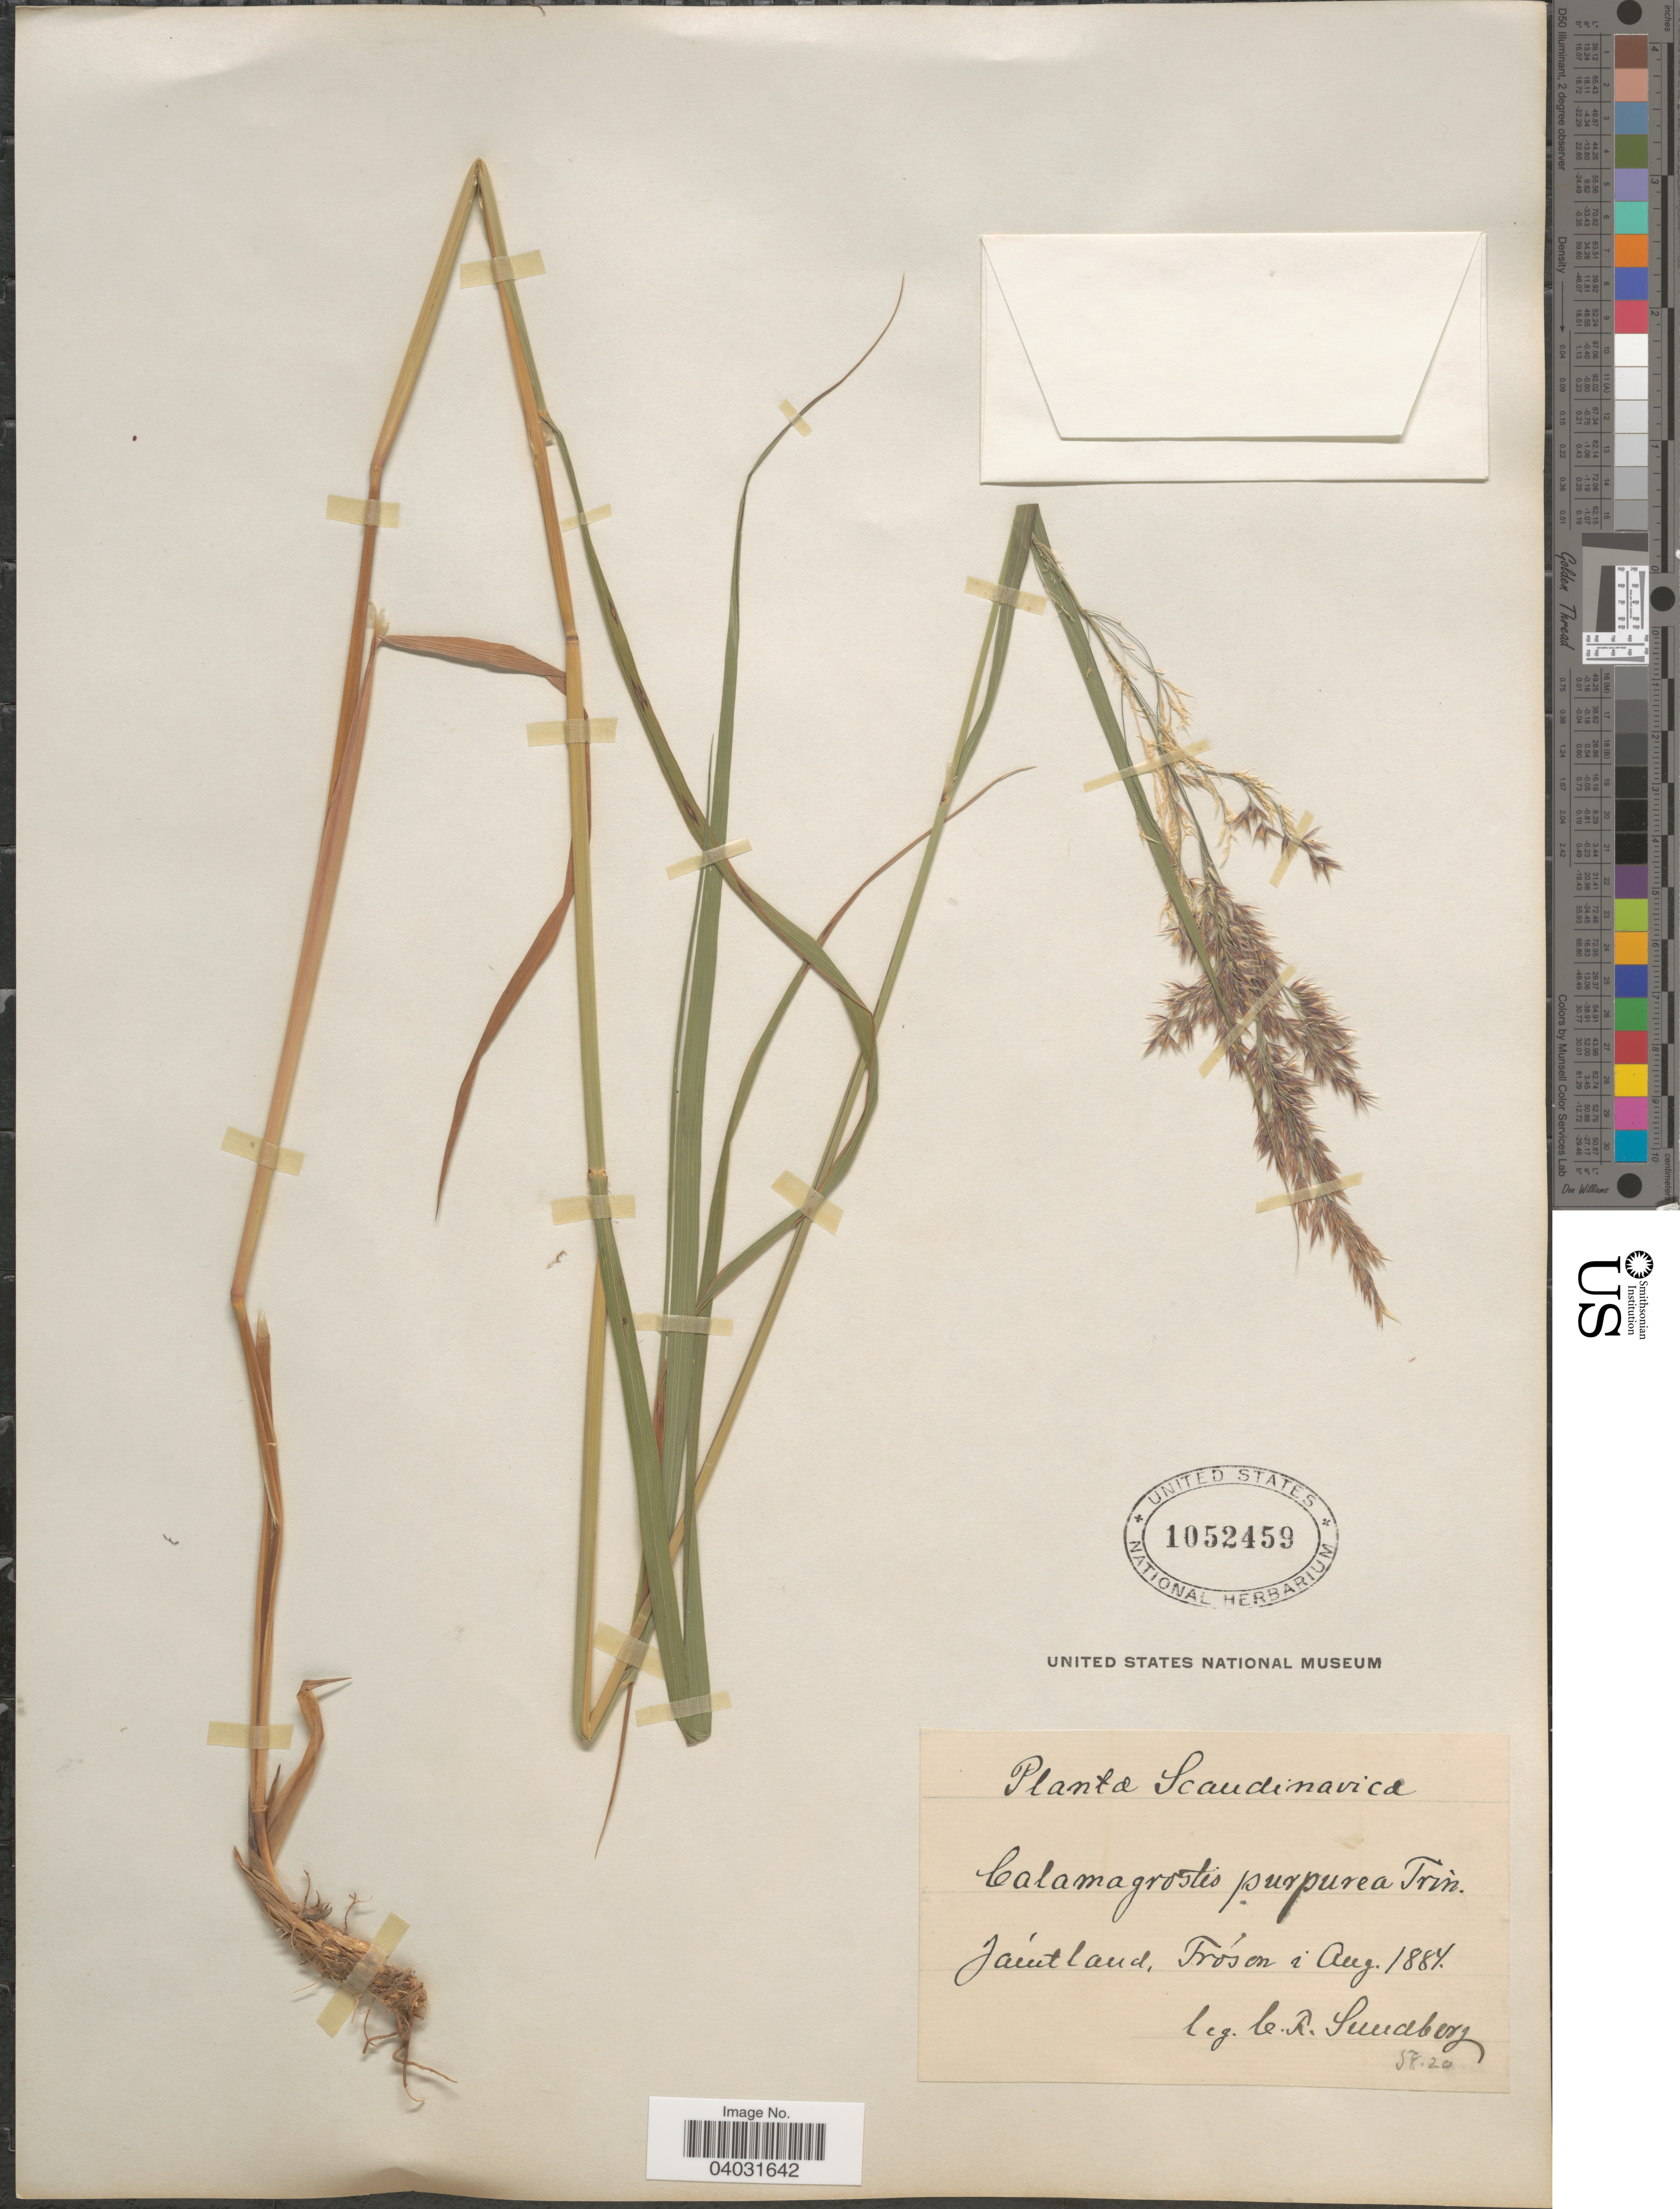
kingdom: Plantae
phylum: Tracheophyta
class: Liliopsida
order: Poales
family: Poaceae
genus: Calamagrostis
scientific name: Calamagrostis purpurea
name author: (Trin.) Trin.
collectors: C. F. Sundberg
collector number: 5820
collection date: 1884-08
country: Sweden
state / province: Jämtland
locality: Scandinavica. Jámtland, Froson.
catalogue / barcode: US 1052459